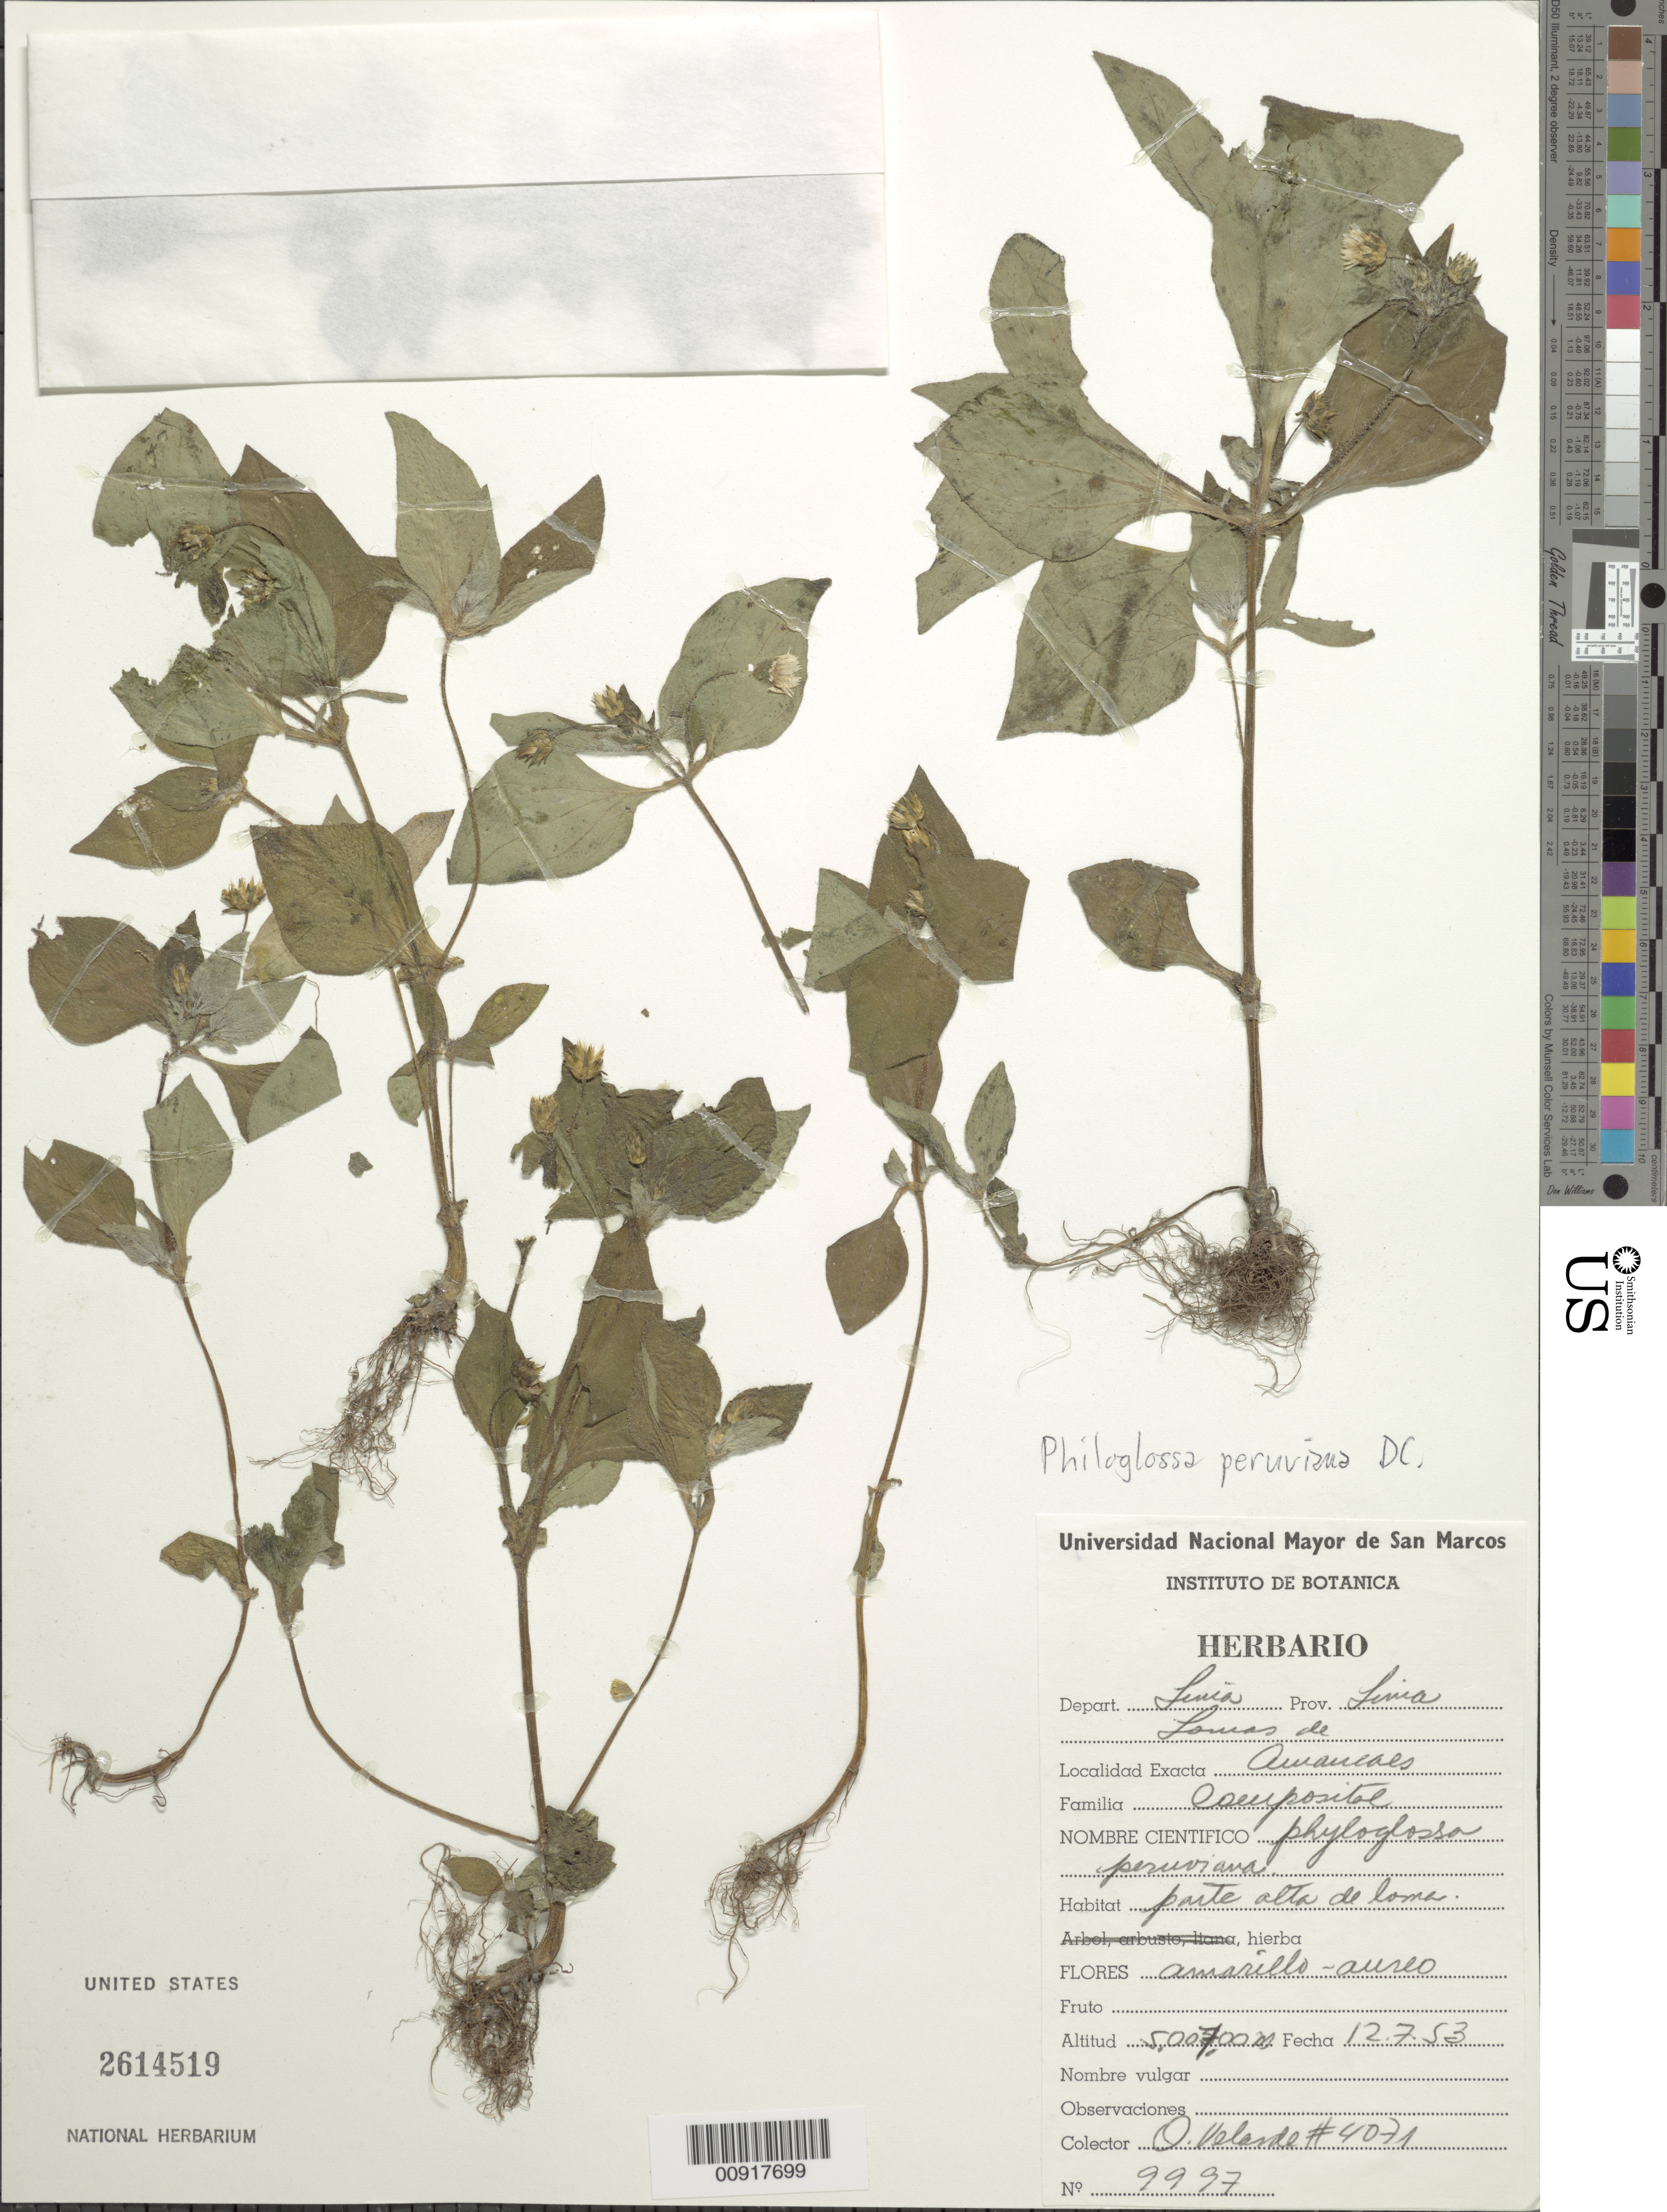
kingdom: Plantae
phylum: Tracheophyta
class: Magnoliopsida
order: Asterales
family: Asteraceae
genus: Philoglossa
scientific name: Philoglossa peruviana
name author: DC.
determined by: Robinson, Harold E., (US)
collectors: O. Velarde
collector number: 4071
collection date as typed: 12 July 1953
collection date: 1953-07-12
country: Peru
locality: Prov. Lima, Dpto. Lima, Amancaes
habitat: Parte alta de loma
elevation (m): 500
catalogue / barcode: US 2614519